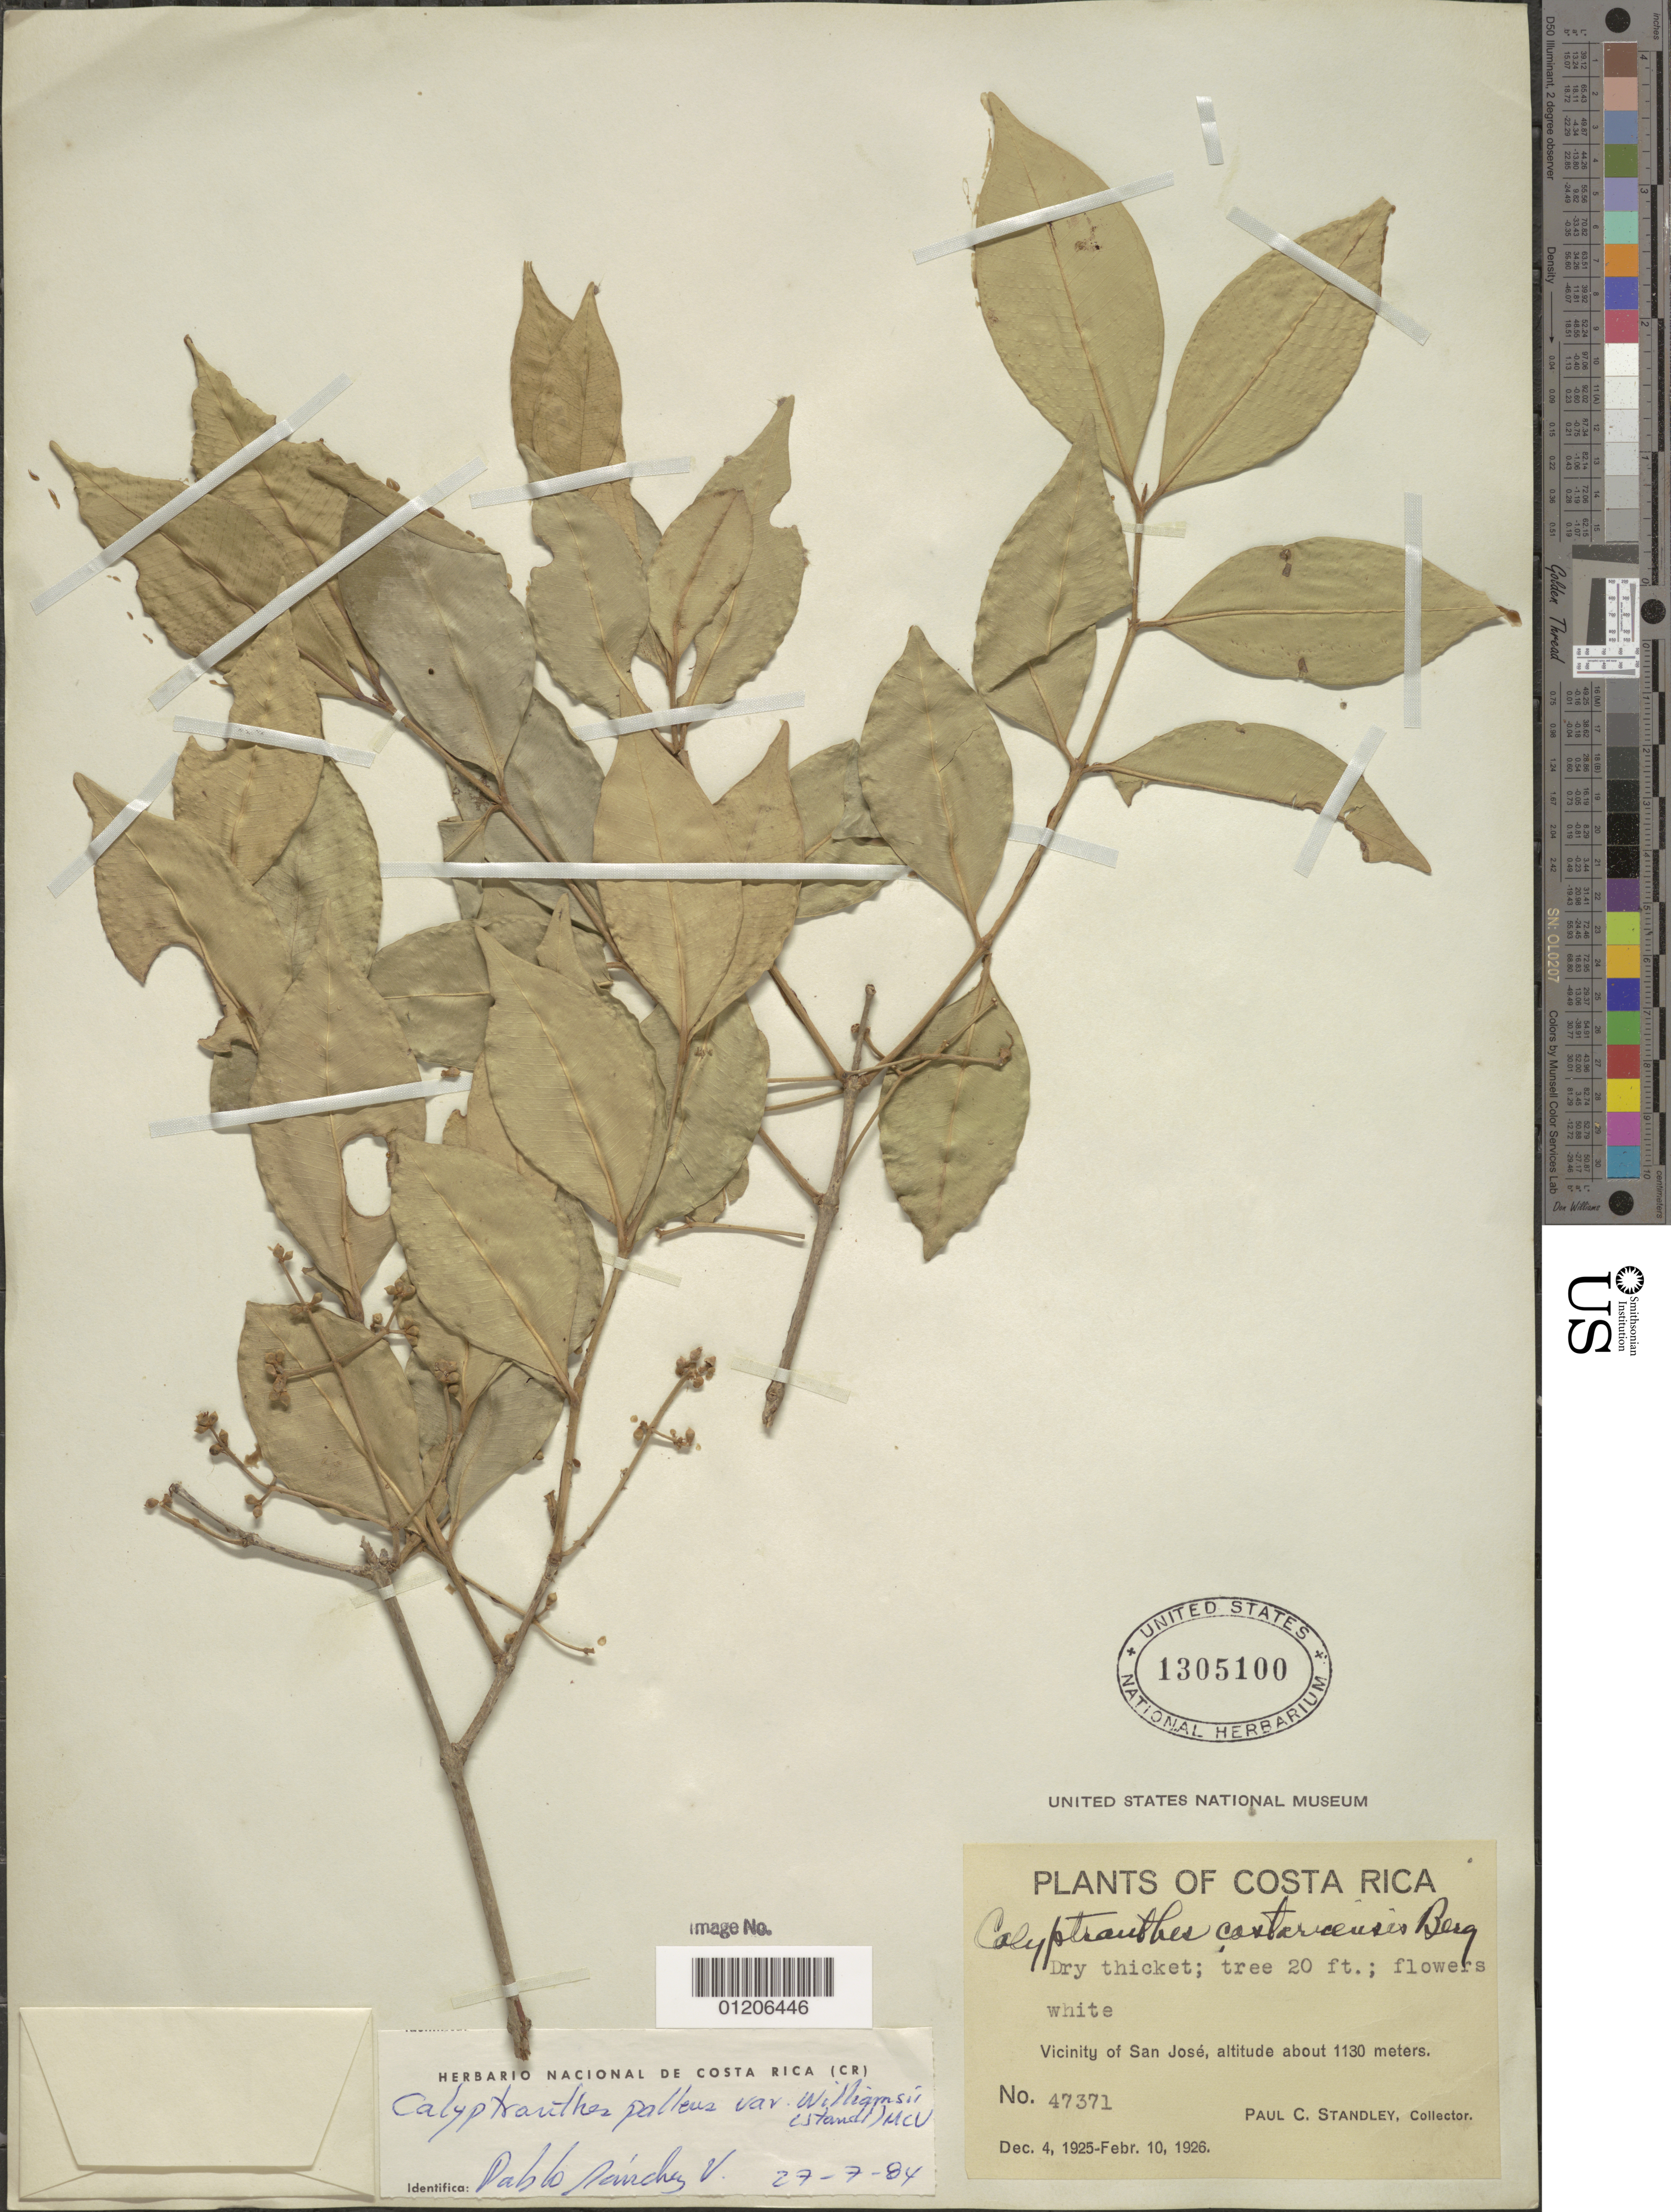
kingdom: Plantae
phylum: Tracheophyta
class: Magnoliopsida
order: Myrtales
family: Myrtaceae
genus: Myrcia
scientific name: Myrcia neopallens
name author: A.R. Lourenço & E. Lucas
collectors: P. C. Standley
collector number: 47371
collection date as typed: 04 Dec 1925 to 10 Feb 1926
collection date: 1925-12-04/1926-02-10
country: Costa Rica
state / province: San José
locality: Vicinity of San José.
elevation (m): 1130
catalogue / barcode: US 1305100